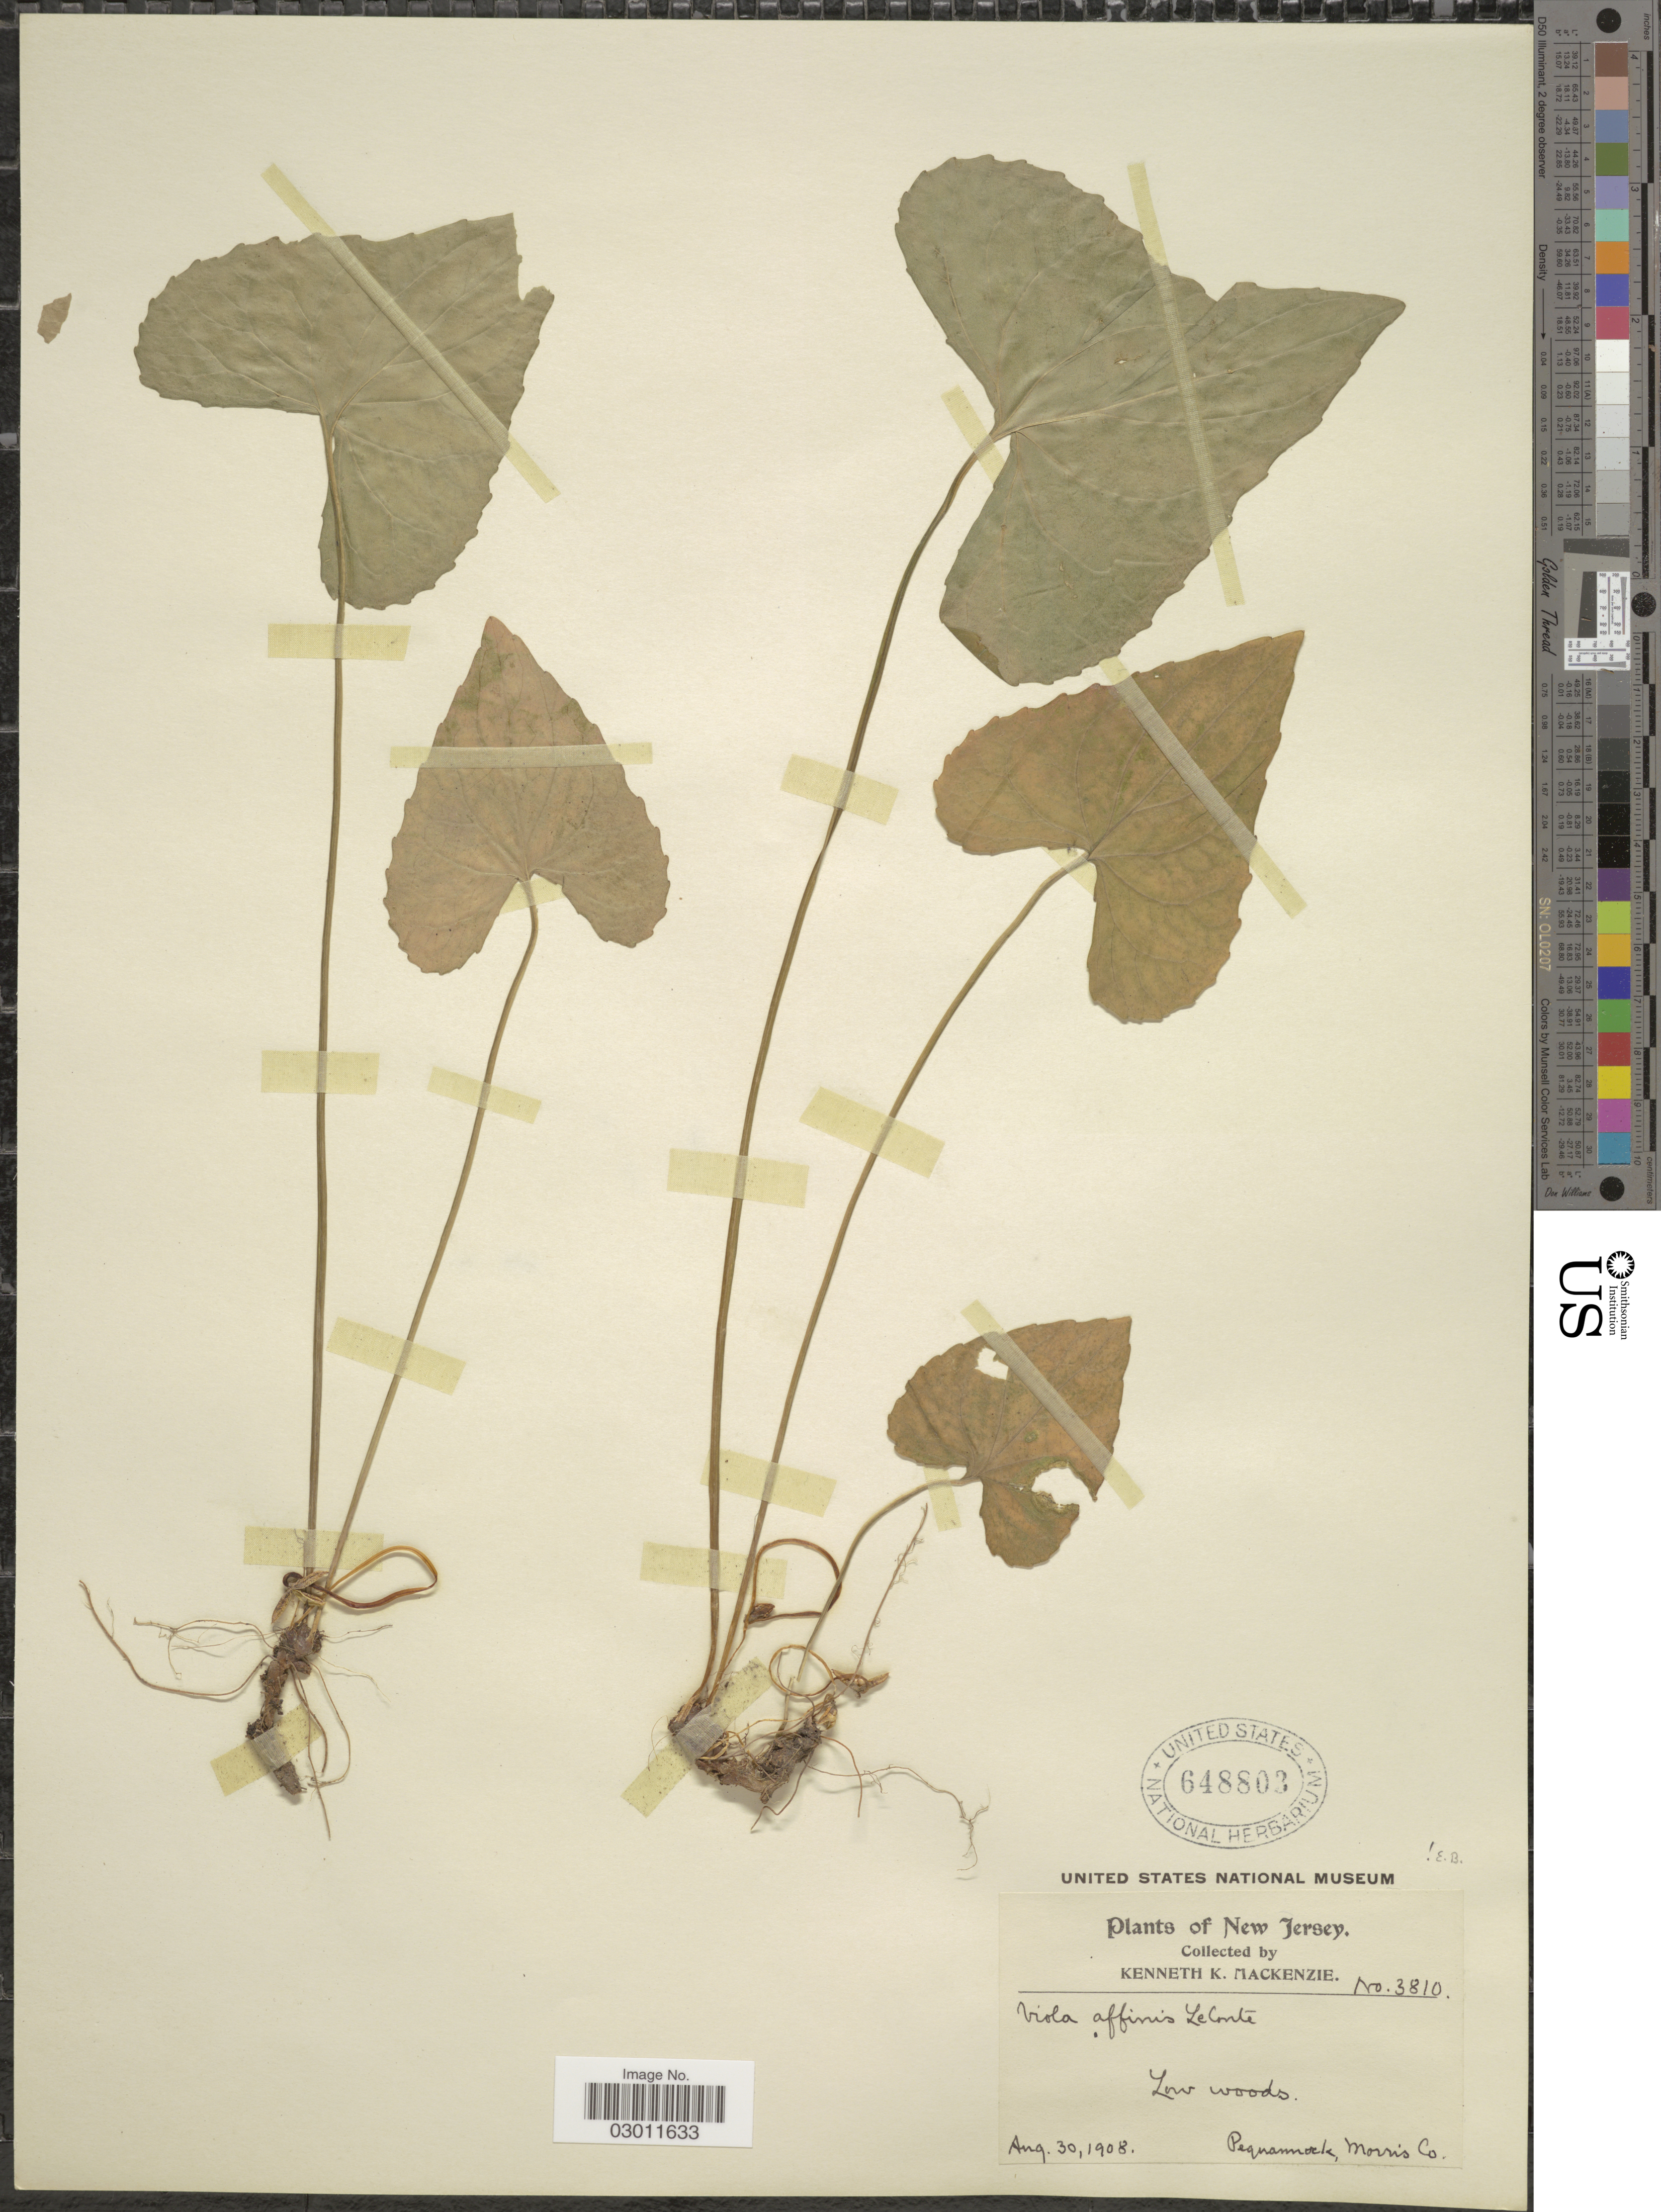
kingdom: Plantae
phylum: Tracheophyta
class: Magnoliopsida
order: Malpighiales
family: Violaceae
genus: Viola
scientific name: Viola affinis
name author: LeConte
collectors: K. K. Mackenzie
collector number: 3810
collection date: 1908-08-30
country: United States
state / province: New Jersey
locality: Pequannock, Morris Co.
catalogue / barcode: US 648803